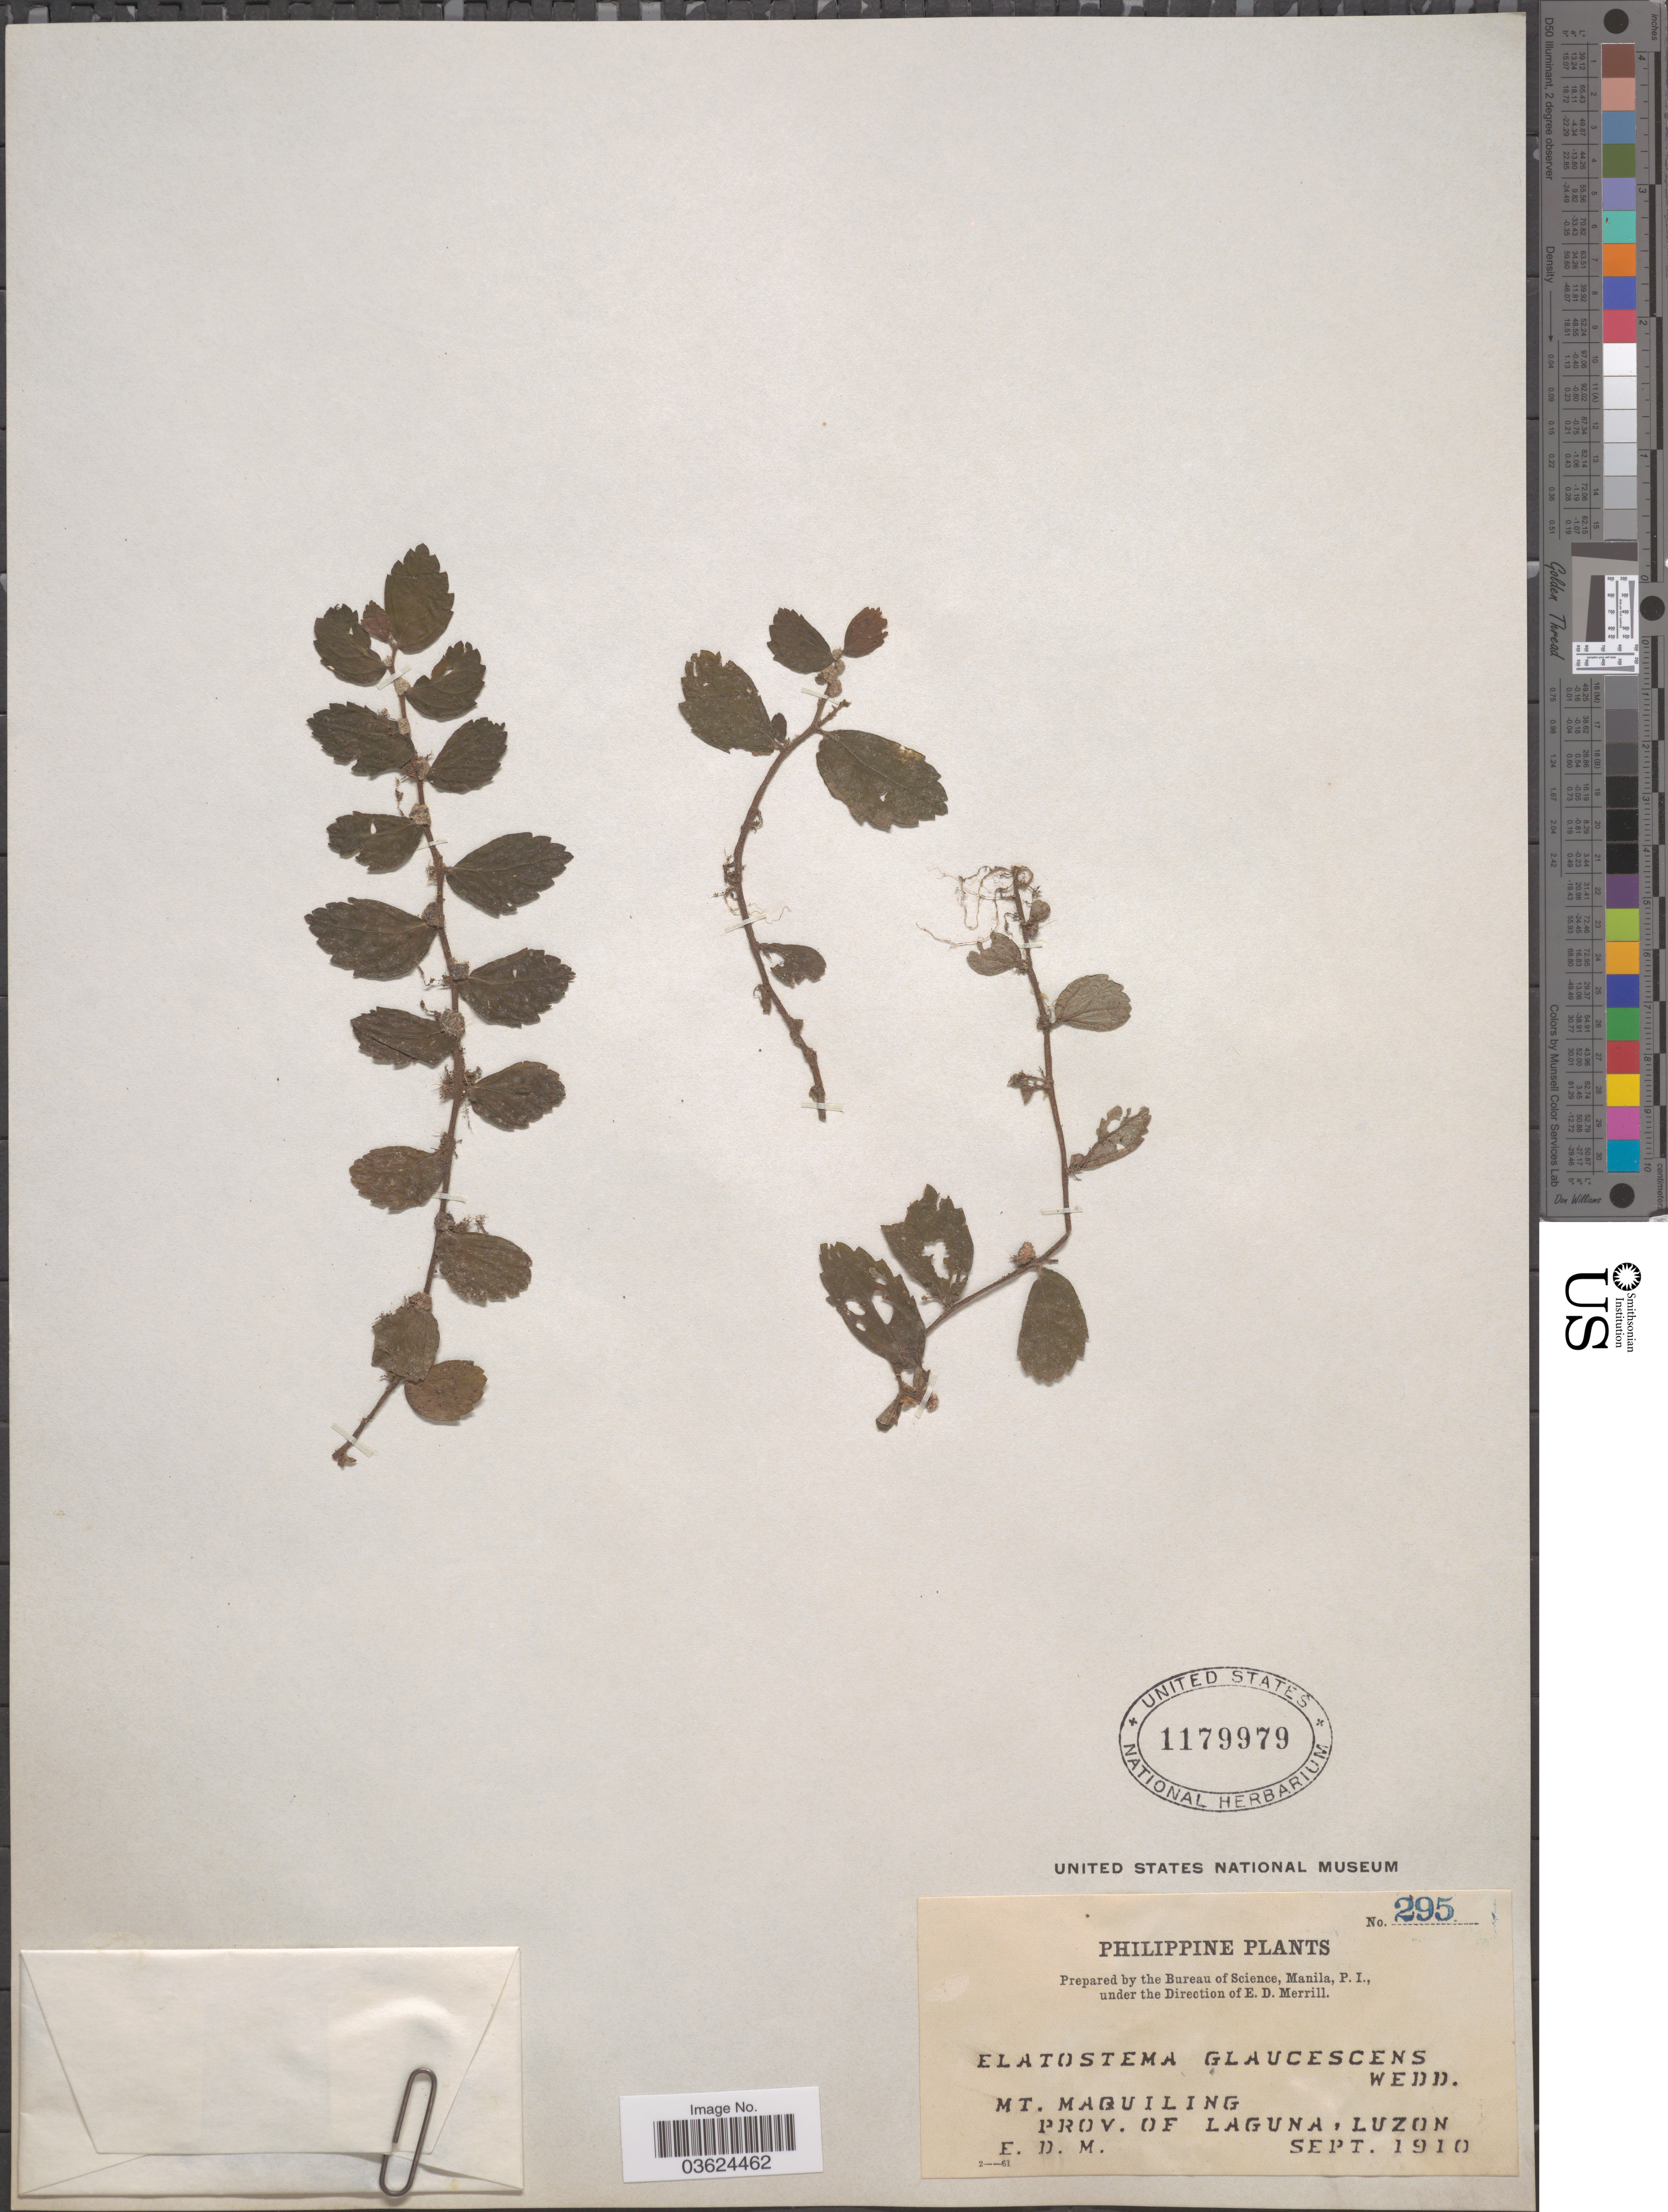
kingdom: Plantae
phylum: Tracheophyta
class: Magnoliopsida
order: Rosales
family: Urticaceae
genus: Elatostema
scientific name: Elatostema glaucescens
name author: Wedd.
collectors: E. D. Merrill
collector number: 295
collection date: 1910-09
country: Philippines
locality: Mt. Maquiling, Prov. of Laguna, Luzon.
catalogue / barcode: US 1179979